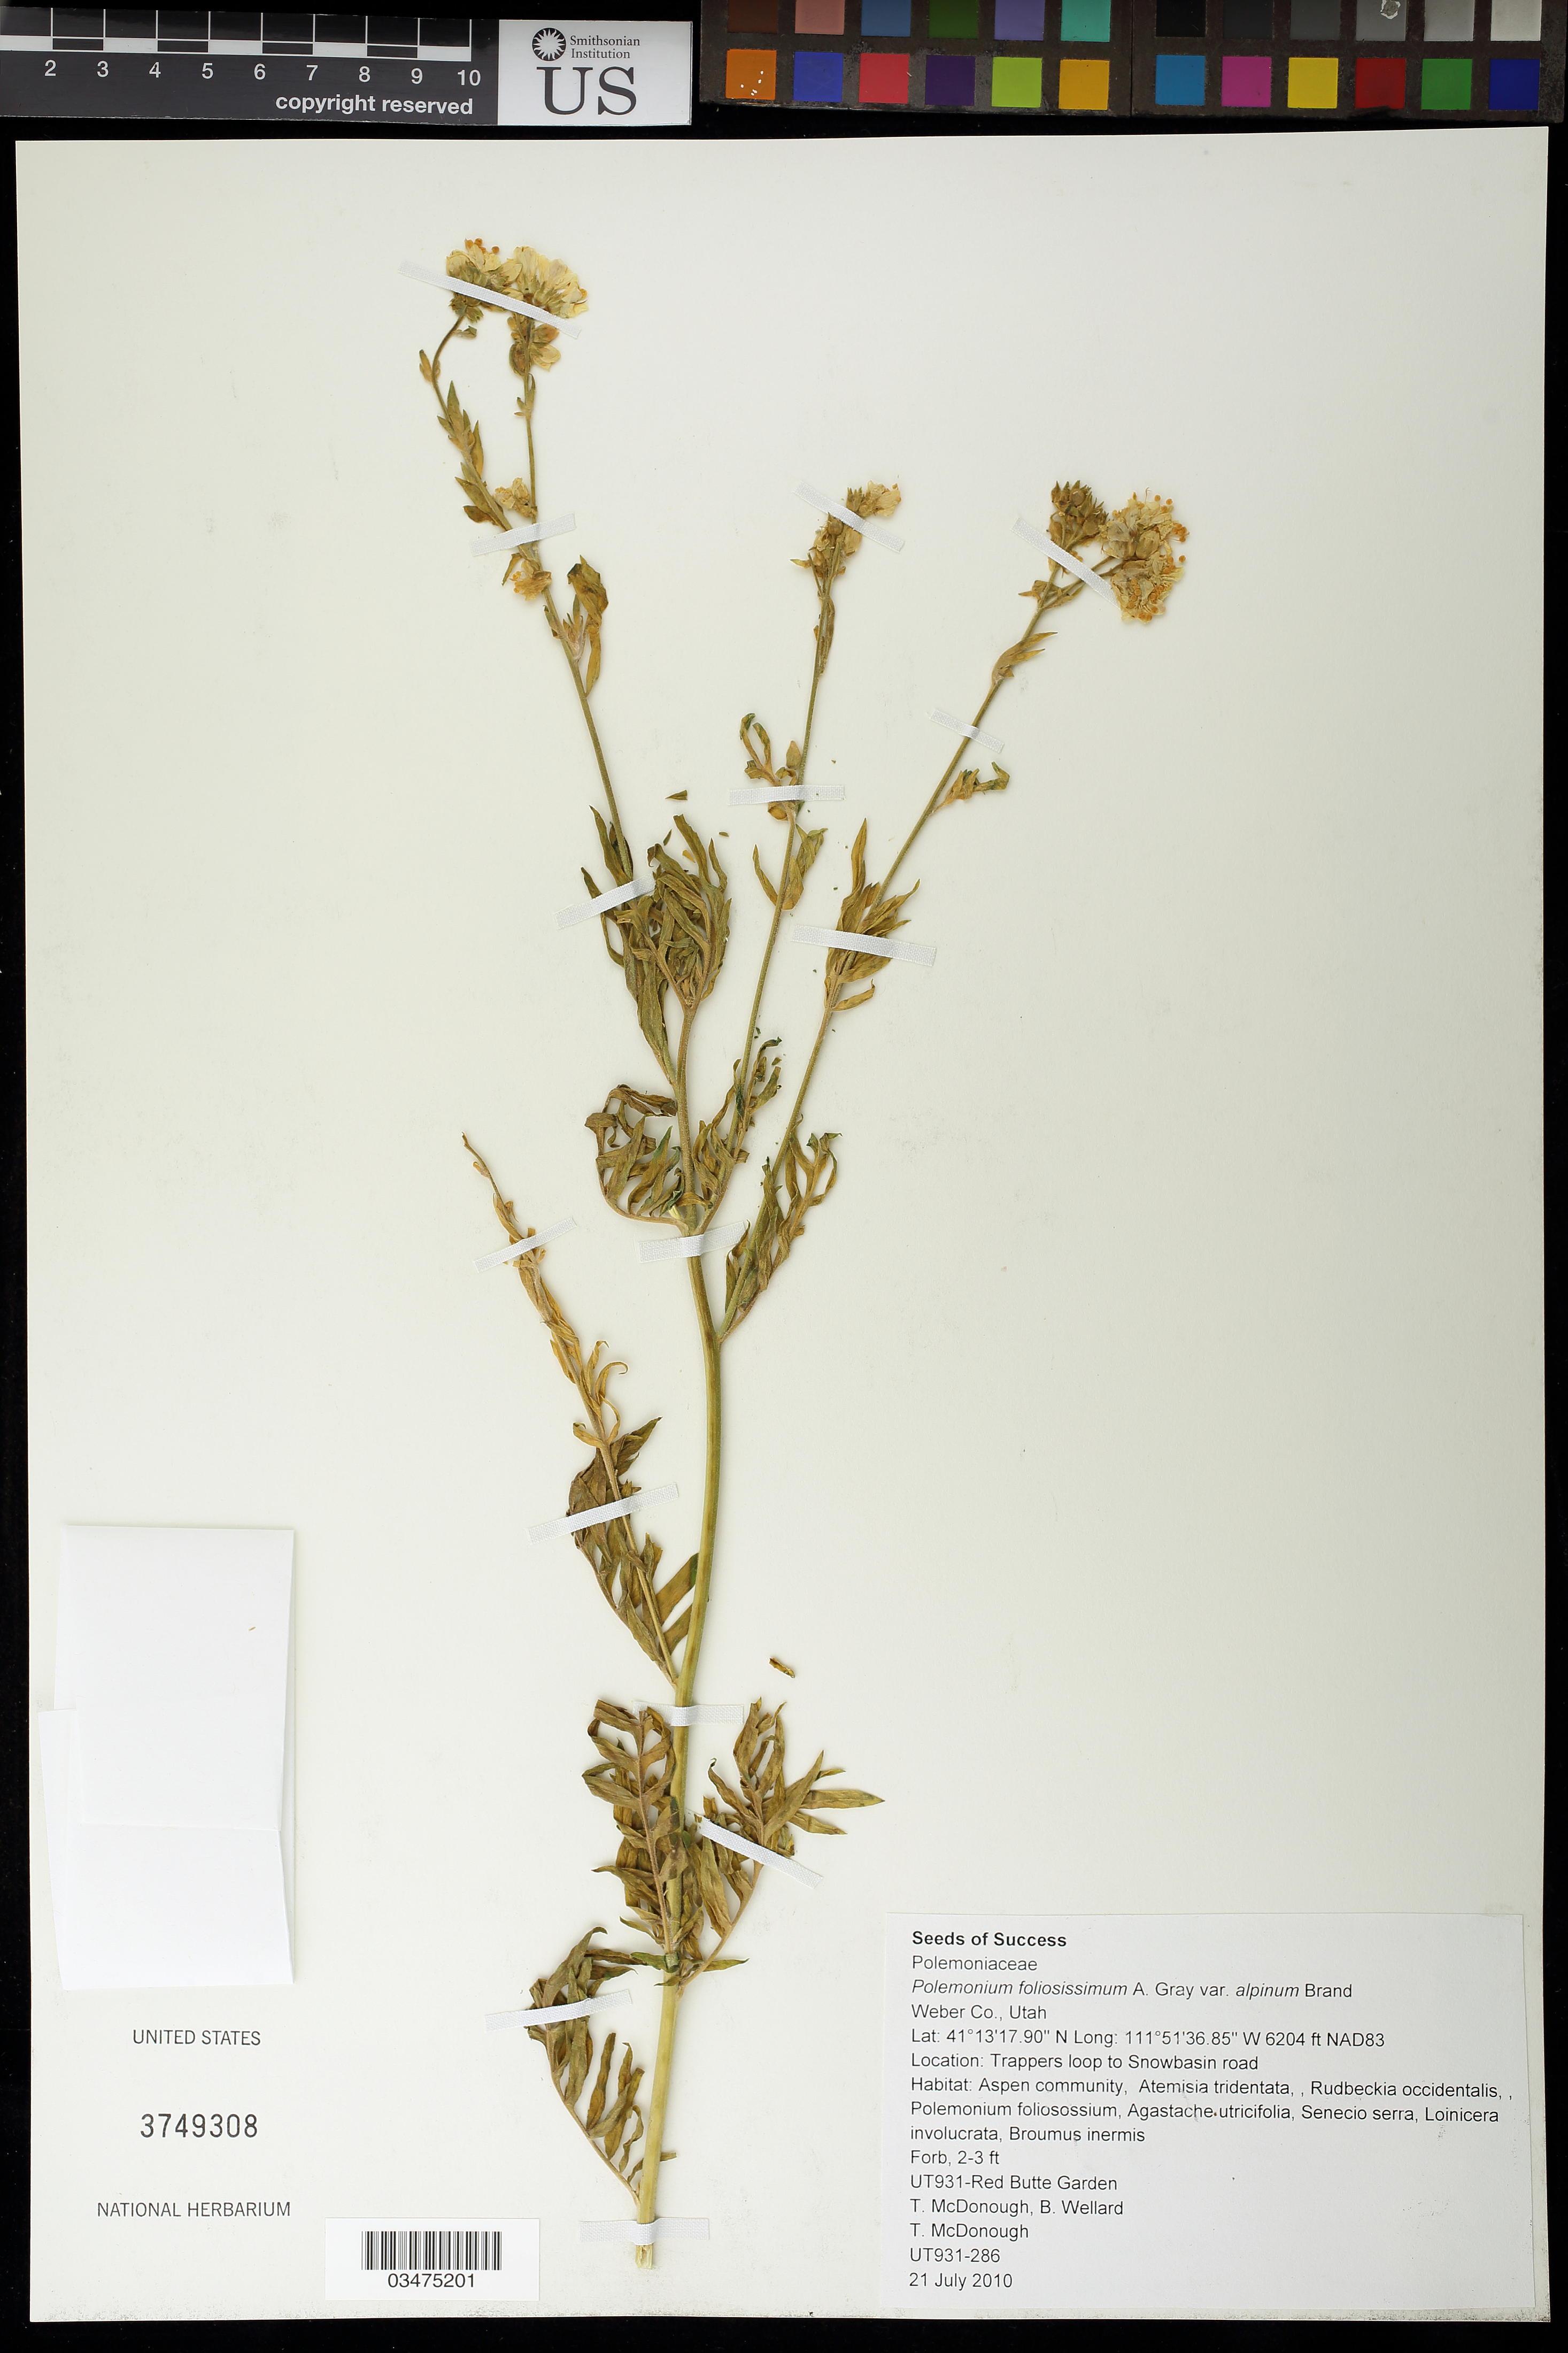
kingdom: Plantae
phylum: Tracheophyta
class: Magnoliopsida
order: Ericales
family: Polemoniaceae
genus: Polemonium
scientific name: Polemonium foliosissimum var. alpinum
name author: Brand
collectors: T. McDonough & B. Wellard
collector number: UT931-286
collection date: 2010-07-21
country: United States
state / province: Utah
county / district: Weber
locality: Trappers loop to Snowbasin road.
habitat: Aspen community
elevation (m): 1891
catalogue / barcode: US 3749308